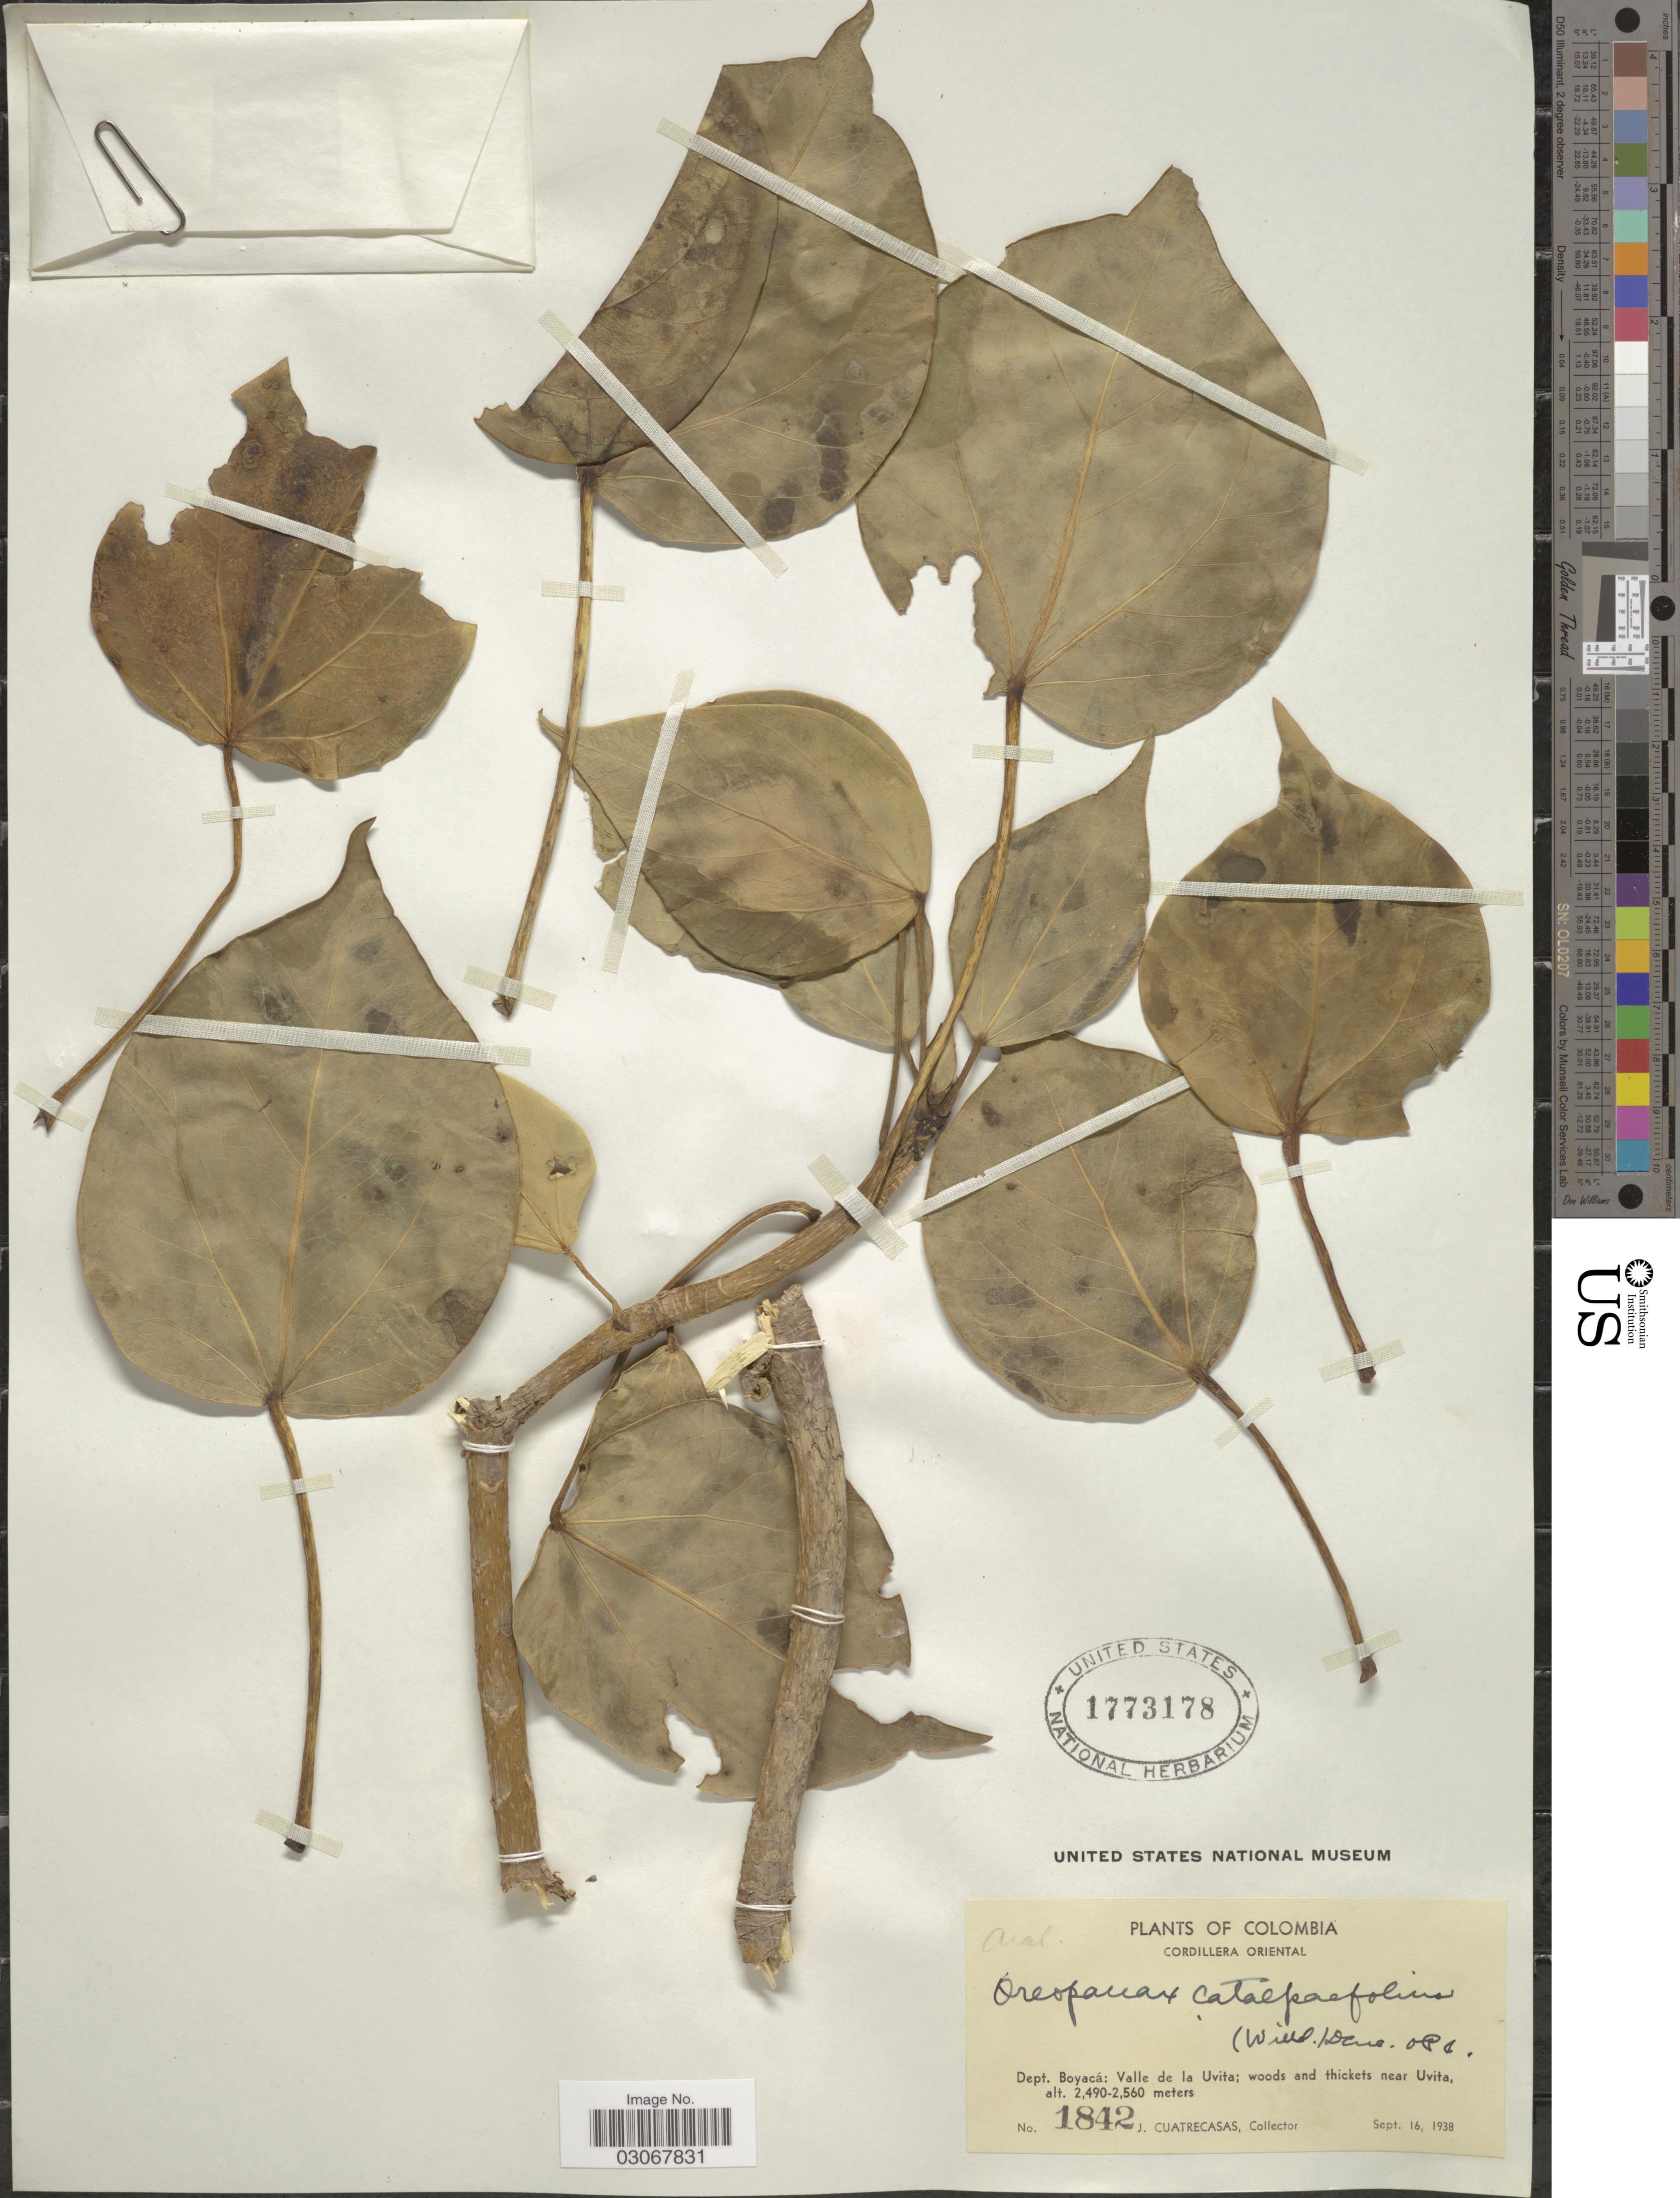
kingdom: Plantae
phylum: Tracheophyta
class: Magnoliopsida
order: Apiales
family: Araliaceae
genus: Oreopanax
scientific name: Oreopanax capitatus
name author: (Jacq.) Decne. & Planch.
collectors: J. Cuatrecasas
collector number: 1842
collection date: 1938-09-16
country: Colombia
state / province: Boyacá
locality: Cordillera Oriental. Dept. Boyacá: Valle de la Uvita; woods and thickets near Uvita.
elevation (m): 2490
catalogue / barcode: US 1773178